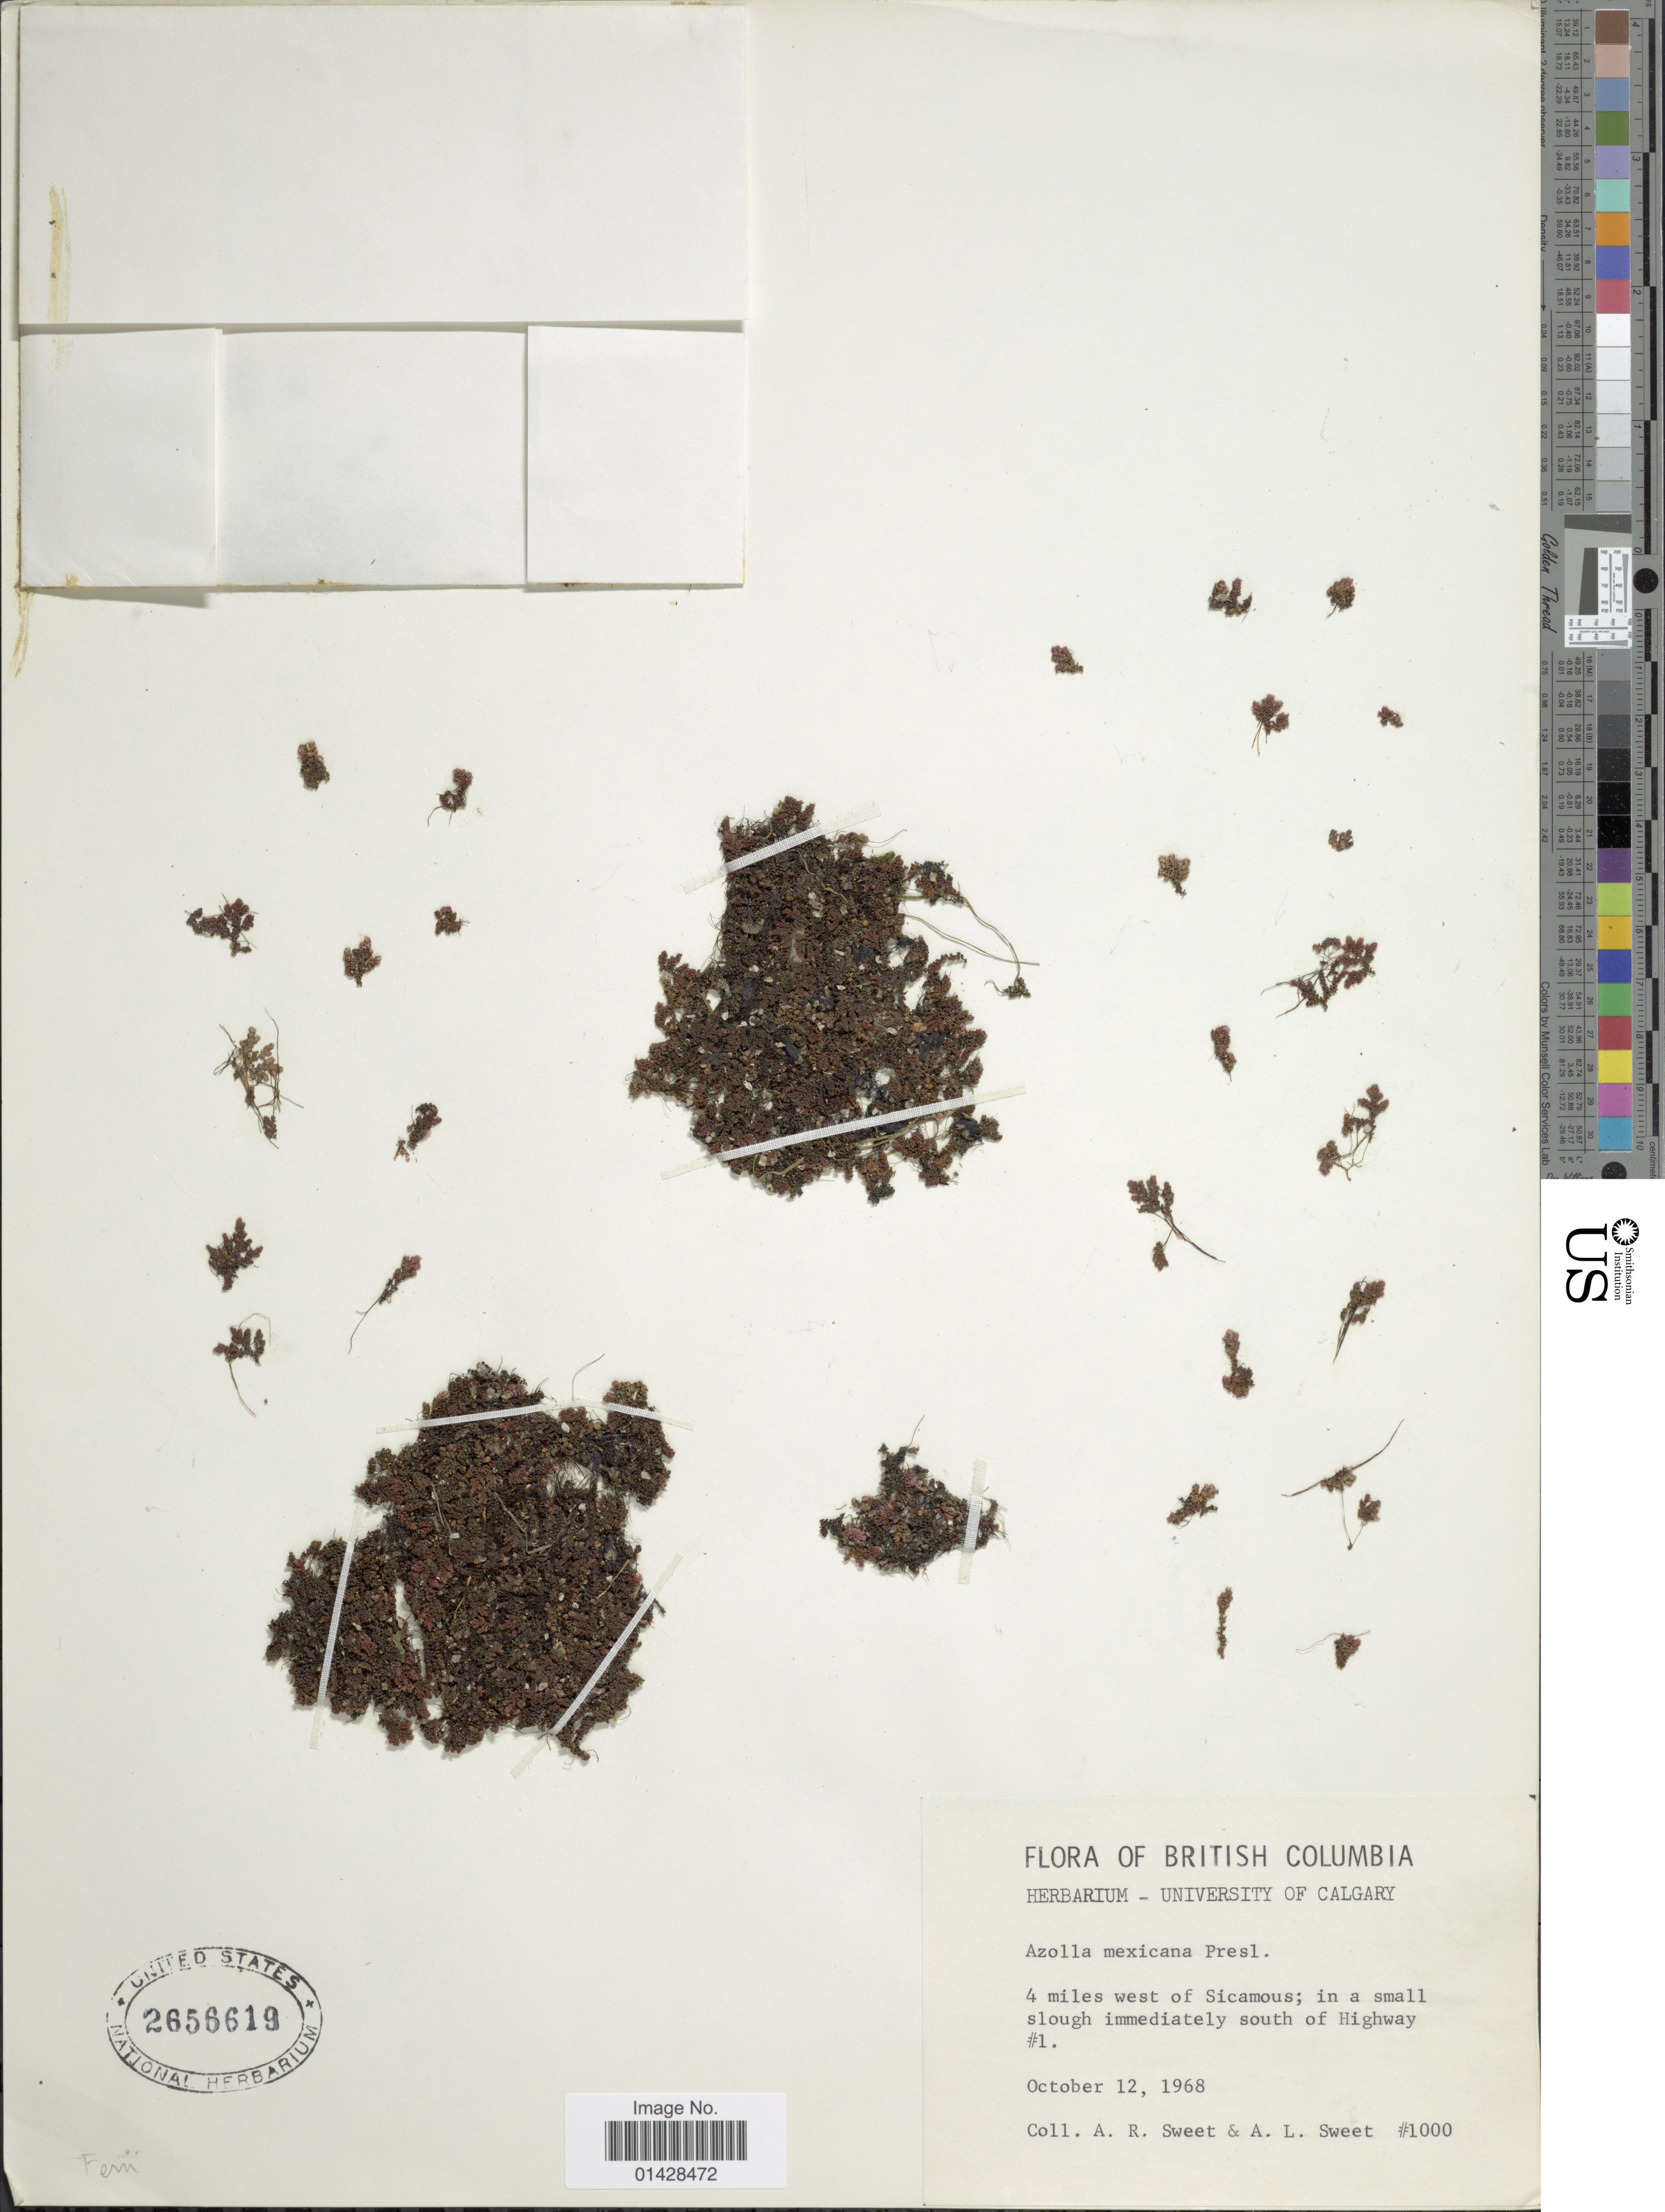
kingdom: Plantae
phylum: Tracheophyta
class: Polypodiopsida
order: Salviniales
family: Salviniaceae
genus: Azolla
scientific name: Azolla mexicana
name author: C. Presl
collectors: R. Sweet & A. L. Sweet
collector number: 1000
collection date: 1968-10-12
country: Canada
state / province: British Columbia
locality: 4 miles west of Sicamous; in small slough immediately south of Highway #1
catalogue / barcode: US 2656619